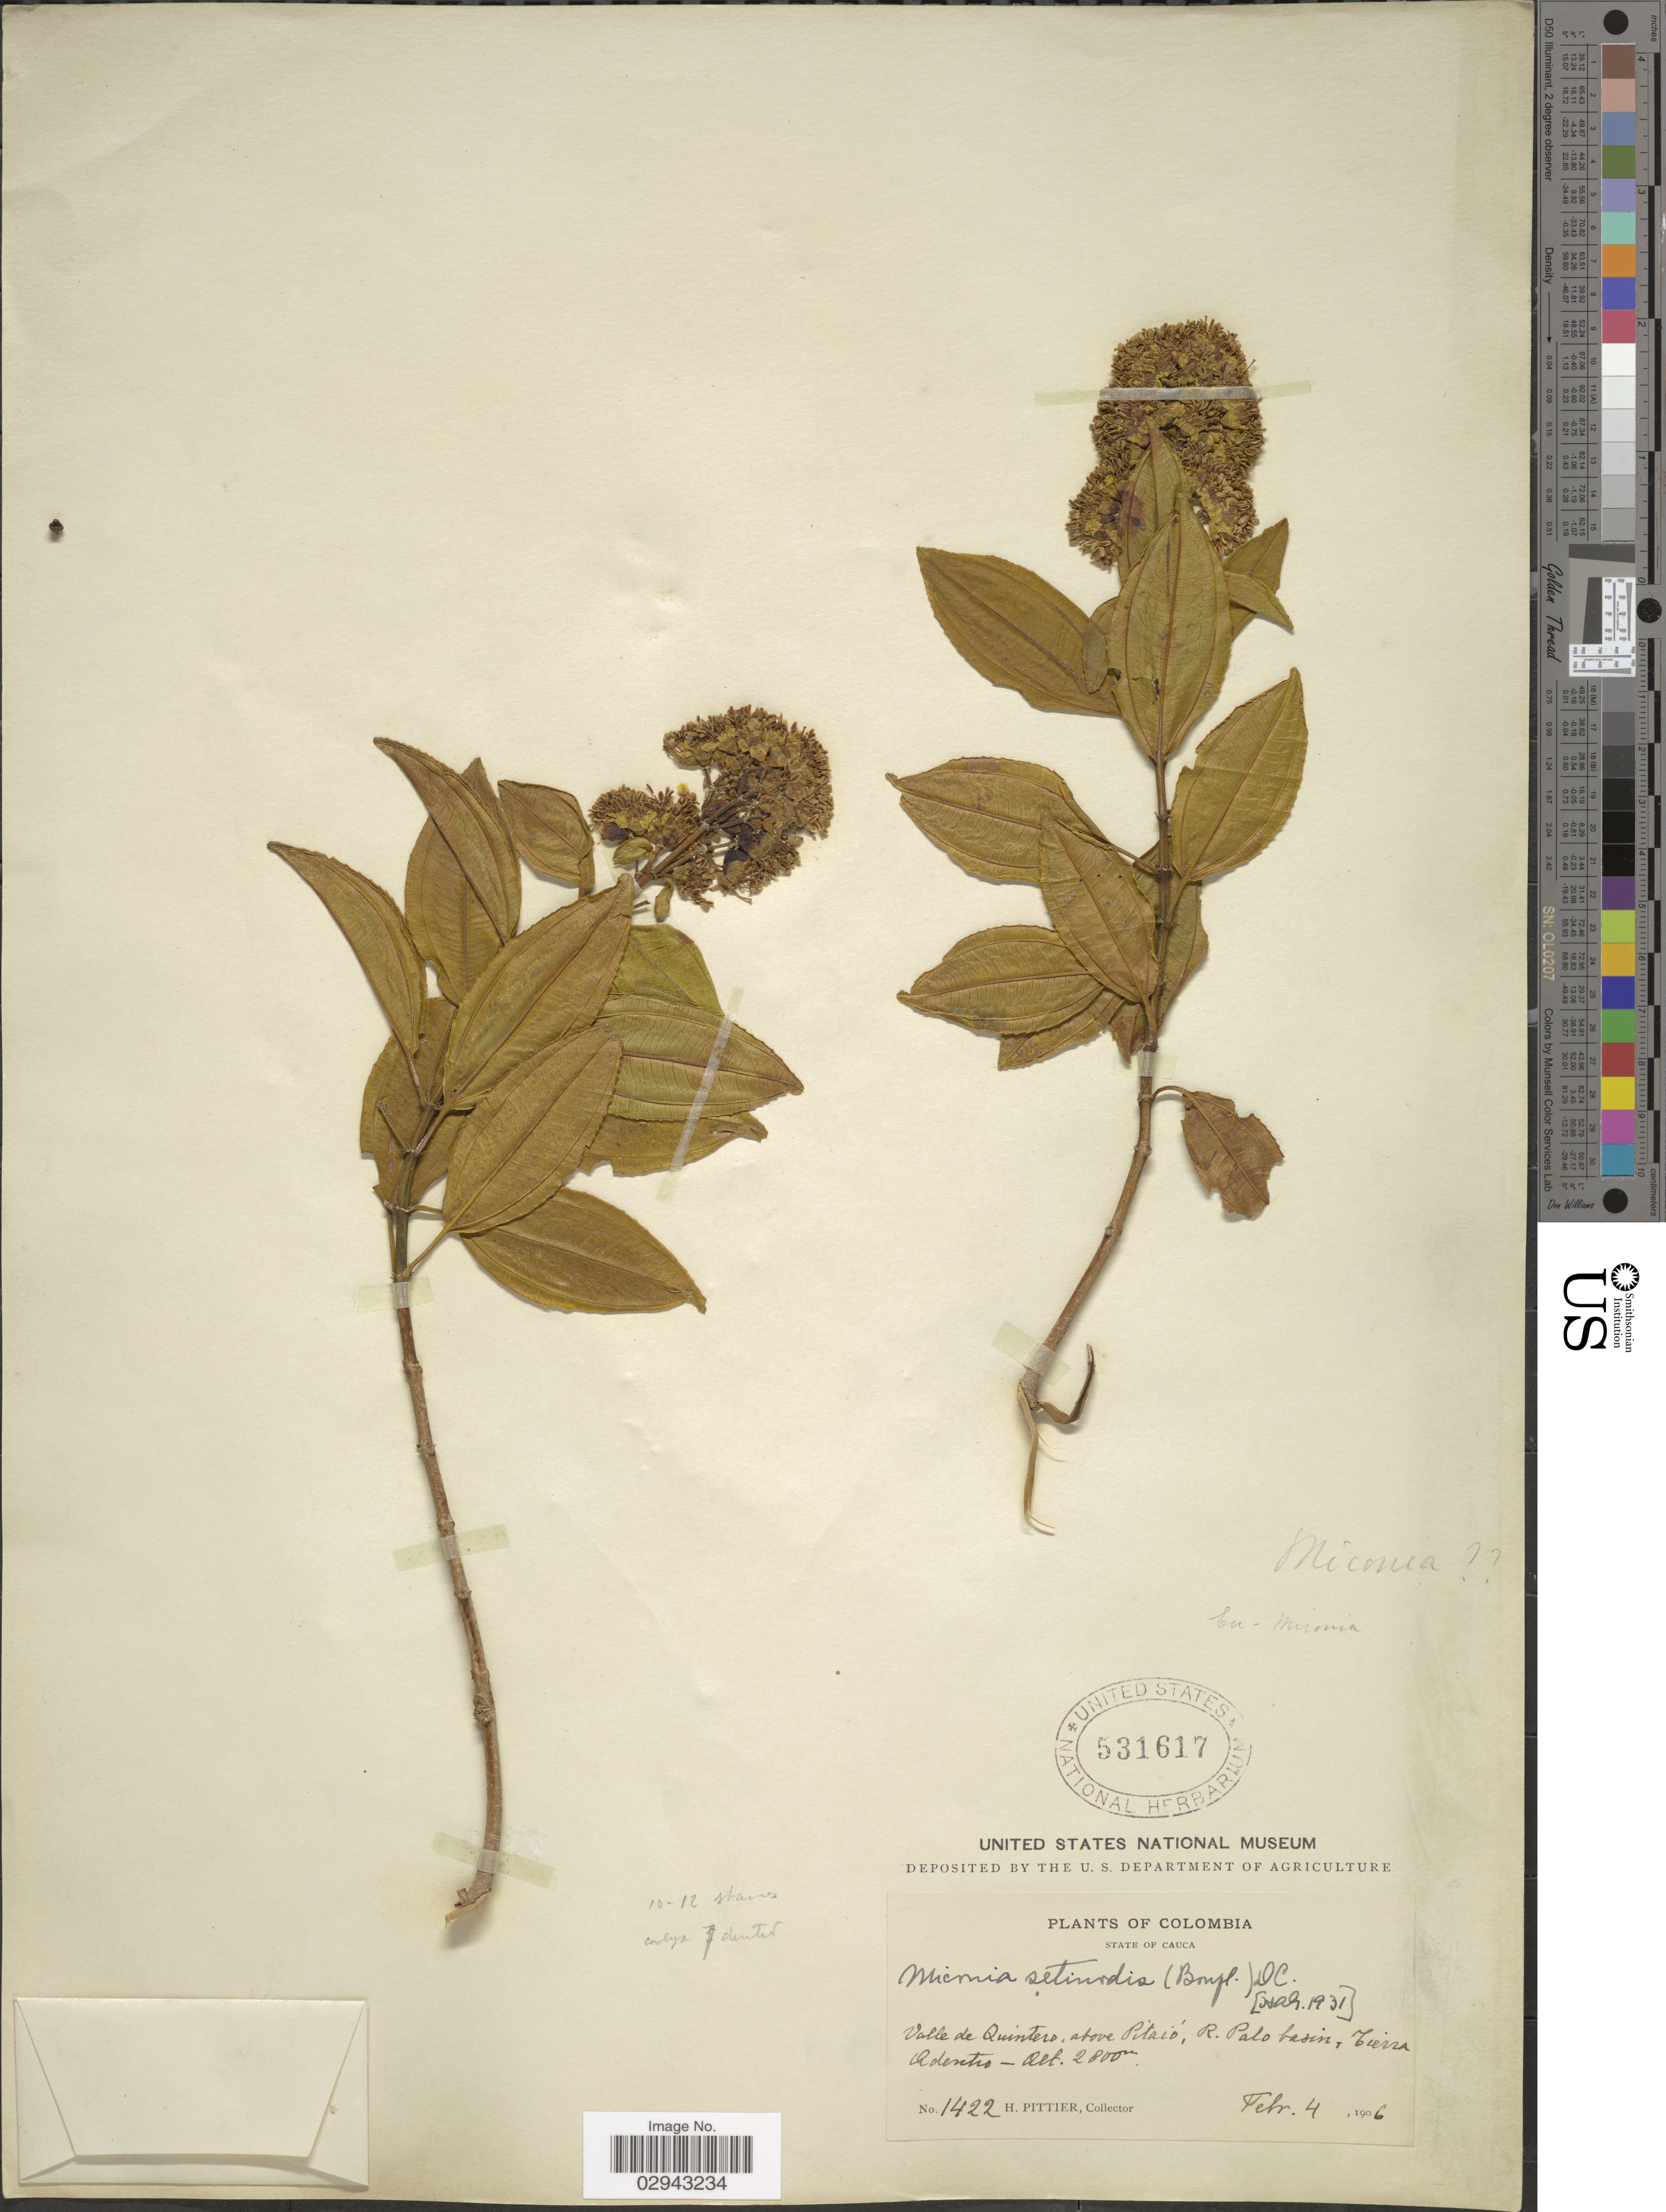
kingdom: Plantae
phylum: Tracheophyta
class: Magnoliopsida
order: Myrtales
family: Melastomataceae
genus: Miconia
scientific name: Miconia setinodis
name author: (Bonpl.) DC.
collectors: H. F. Pittier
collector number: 1422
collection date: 1906-02-04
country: Colombia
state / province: Cauca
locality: Valle de Quintero, above Pitaió, R. Palo basin, Sierra Adentro.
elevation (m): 2800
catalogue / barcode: US 531617